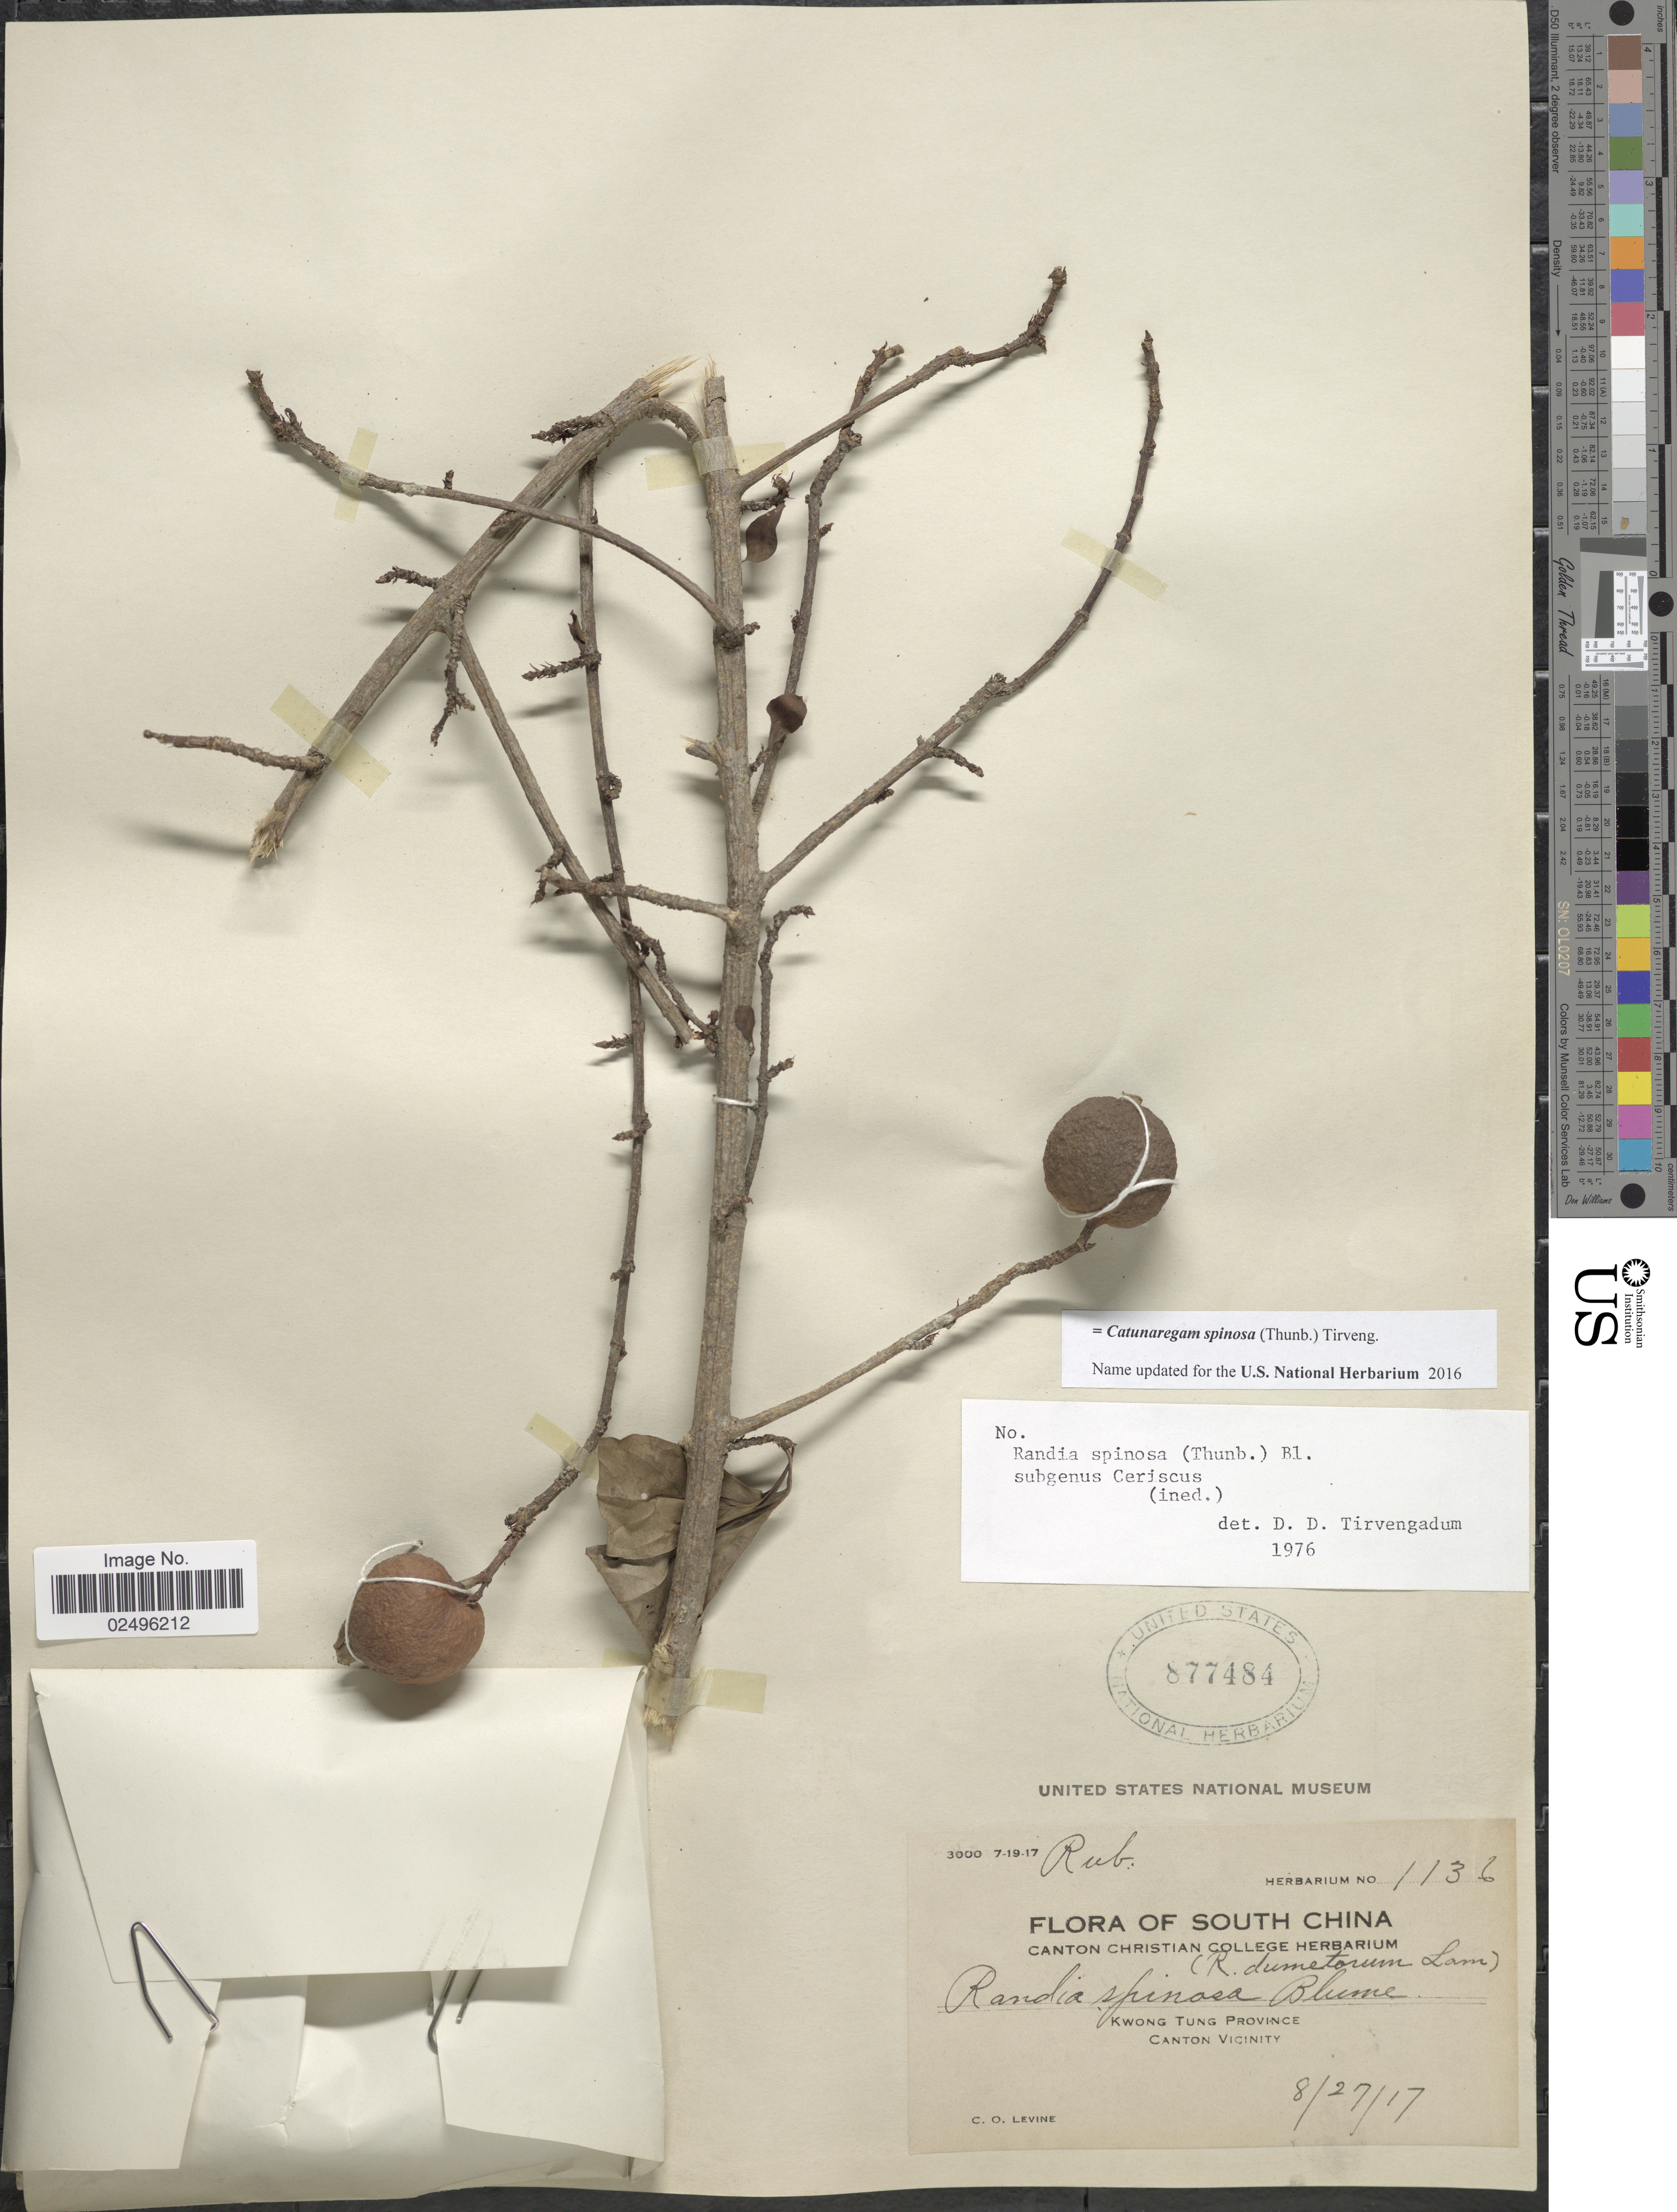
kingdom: Plantae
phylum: Tracheophyta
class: Magnoliopsida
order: Gentianales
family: Rubiaceae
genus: Catunaregam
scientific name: Catunaregam spinosa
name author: (Thunb.) Tirveng.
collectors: C. O. Levine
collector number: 1136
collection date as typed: Transcribed d/m/y: 27/8/17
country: China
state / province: Guangdong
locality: South China. Kwong Tung Province, Canton and vicinity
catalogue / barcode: US 877484